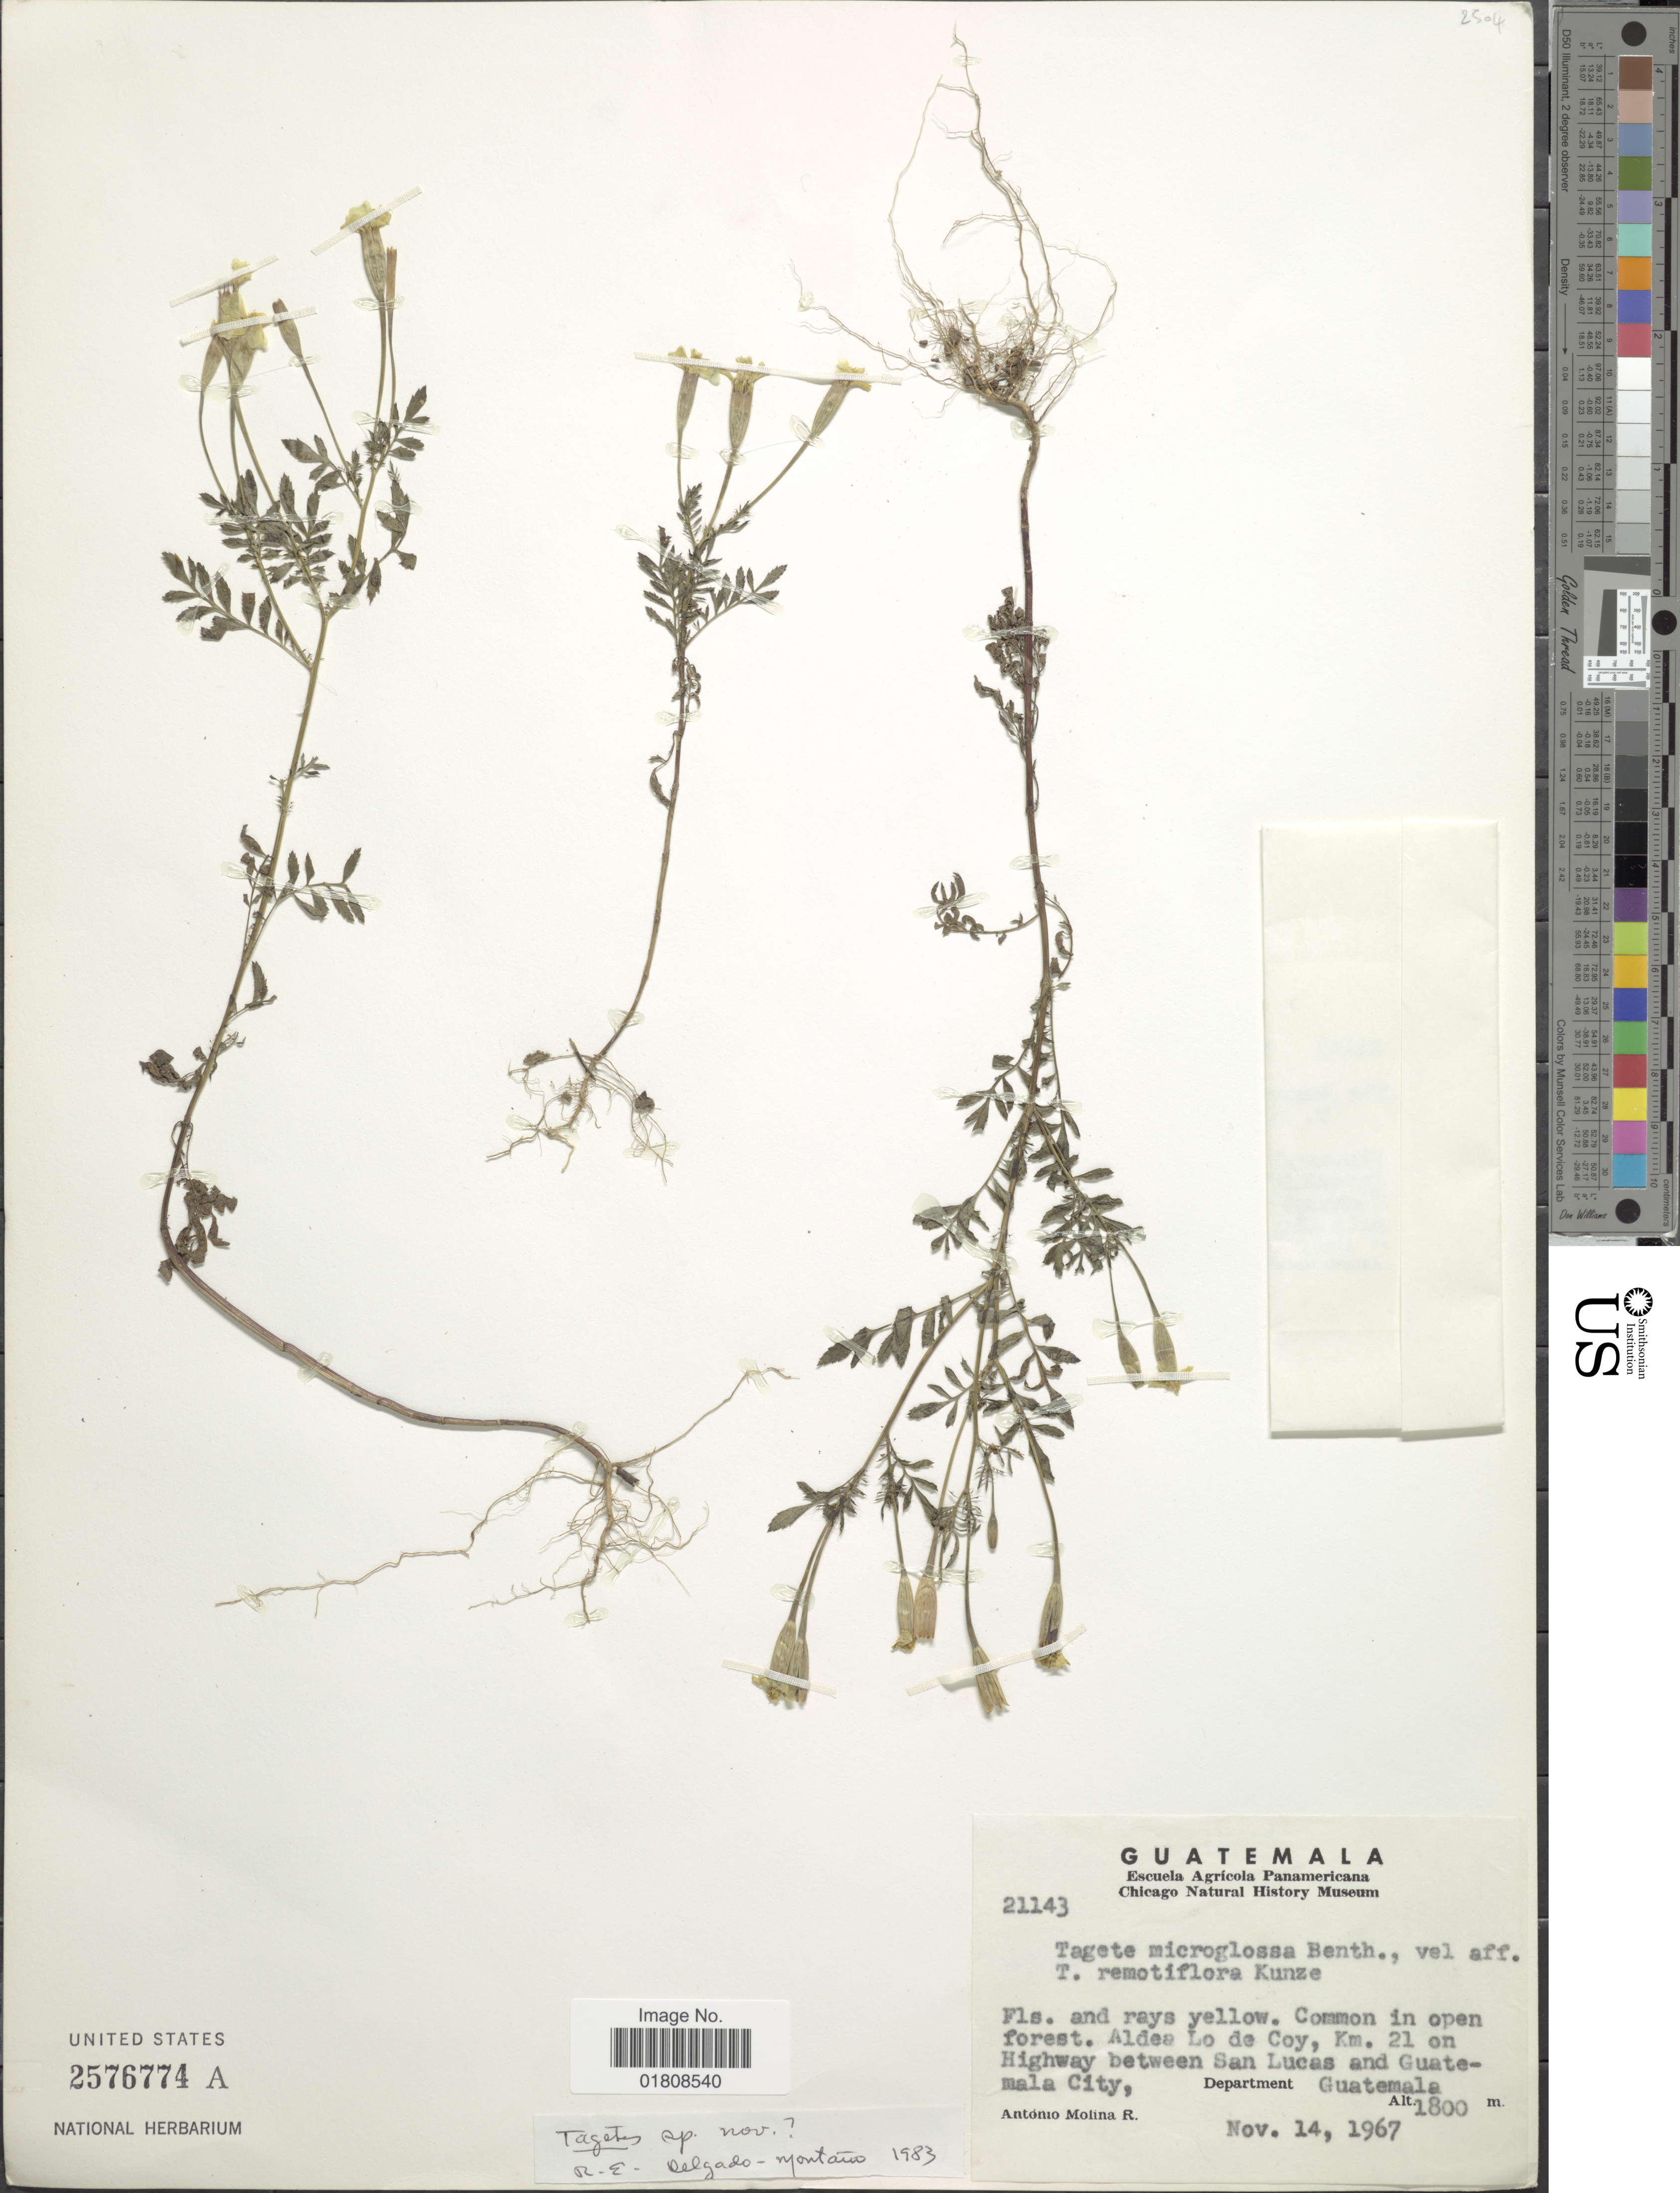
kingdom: Plantae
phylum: Tracheophyta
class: Magnoliopsida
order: Asterales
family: Asteraceae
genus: Tagetes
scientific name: Tagetes sp.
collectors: A. Molina R.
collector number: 21143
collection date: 1967-11-14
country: Guatemala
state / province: Guatemala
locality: Aldea Lo de Coy, Km 21 on Highway between San Lucas and Guatemala City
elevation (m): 1800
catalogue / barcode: US 2576774A